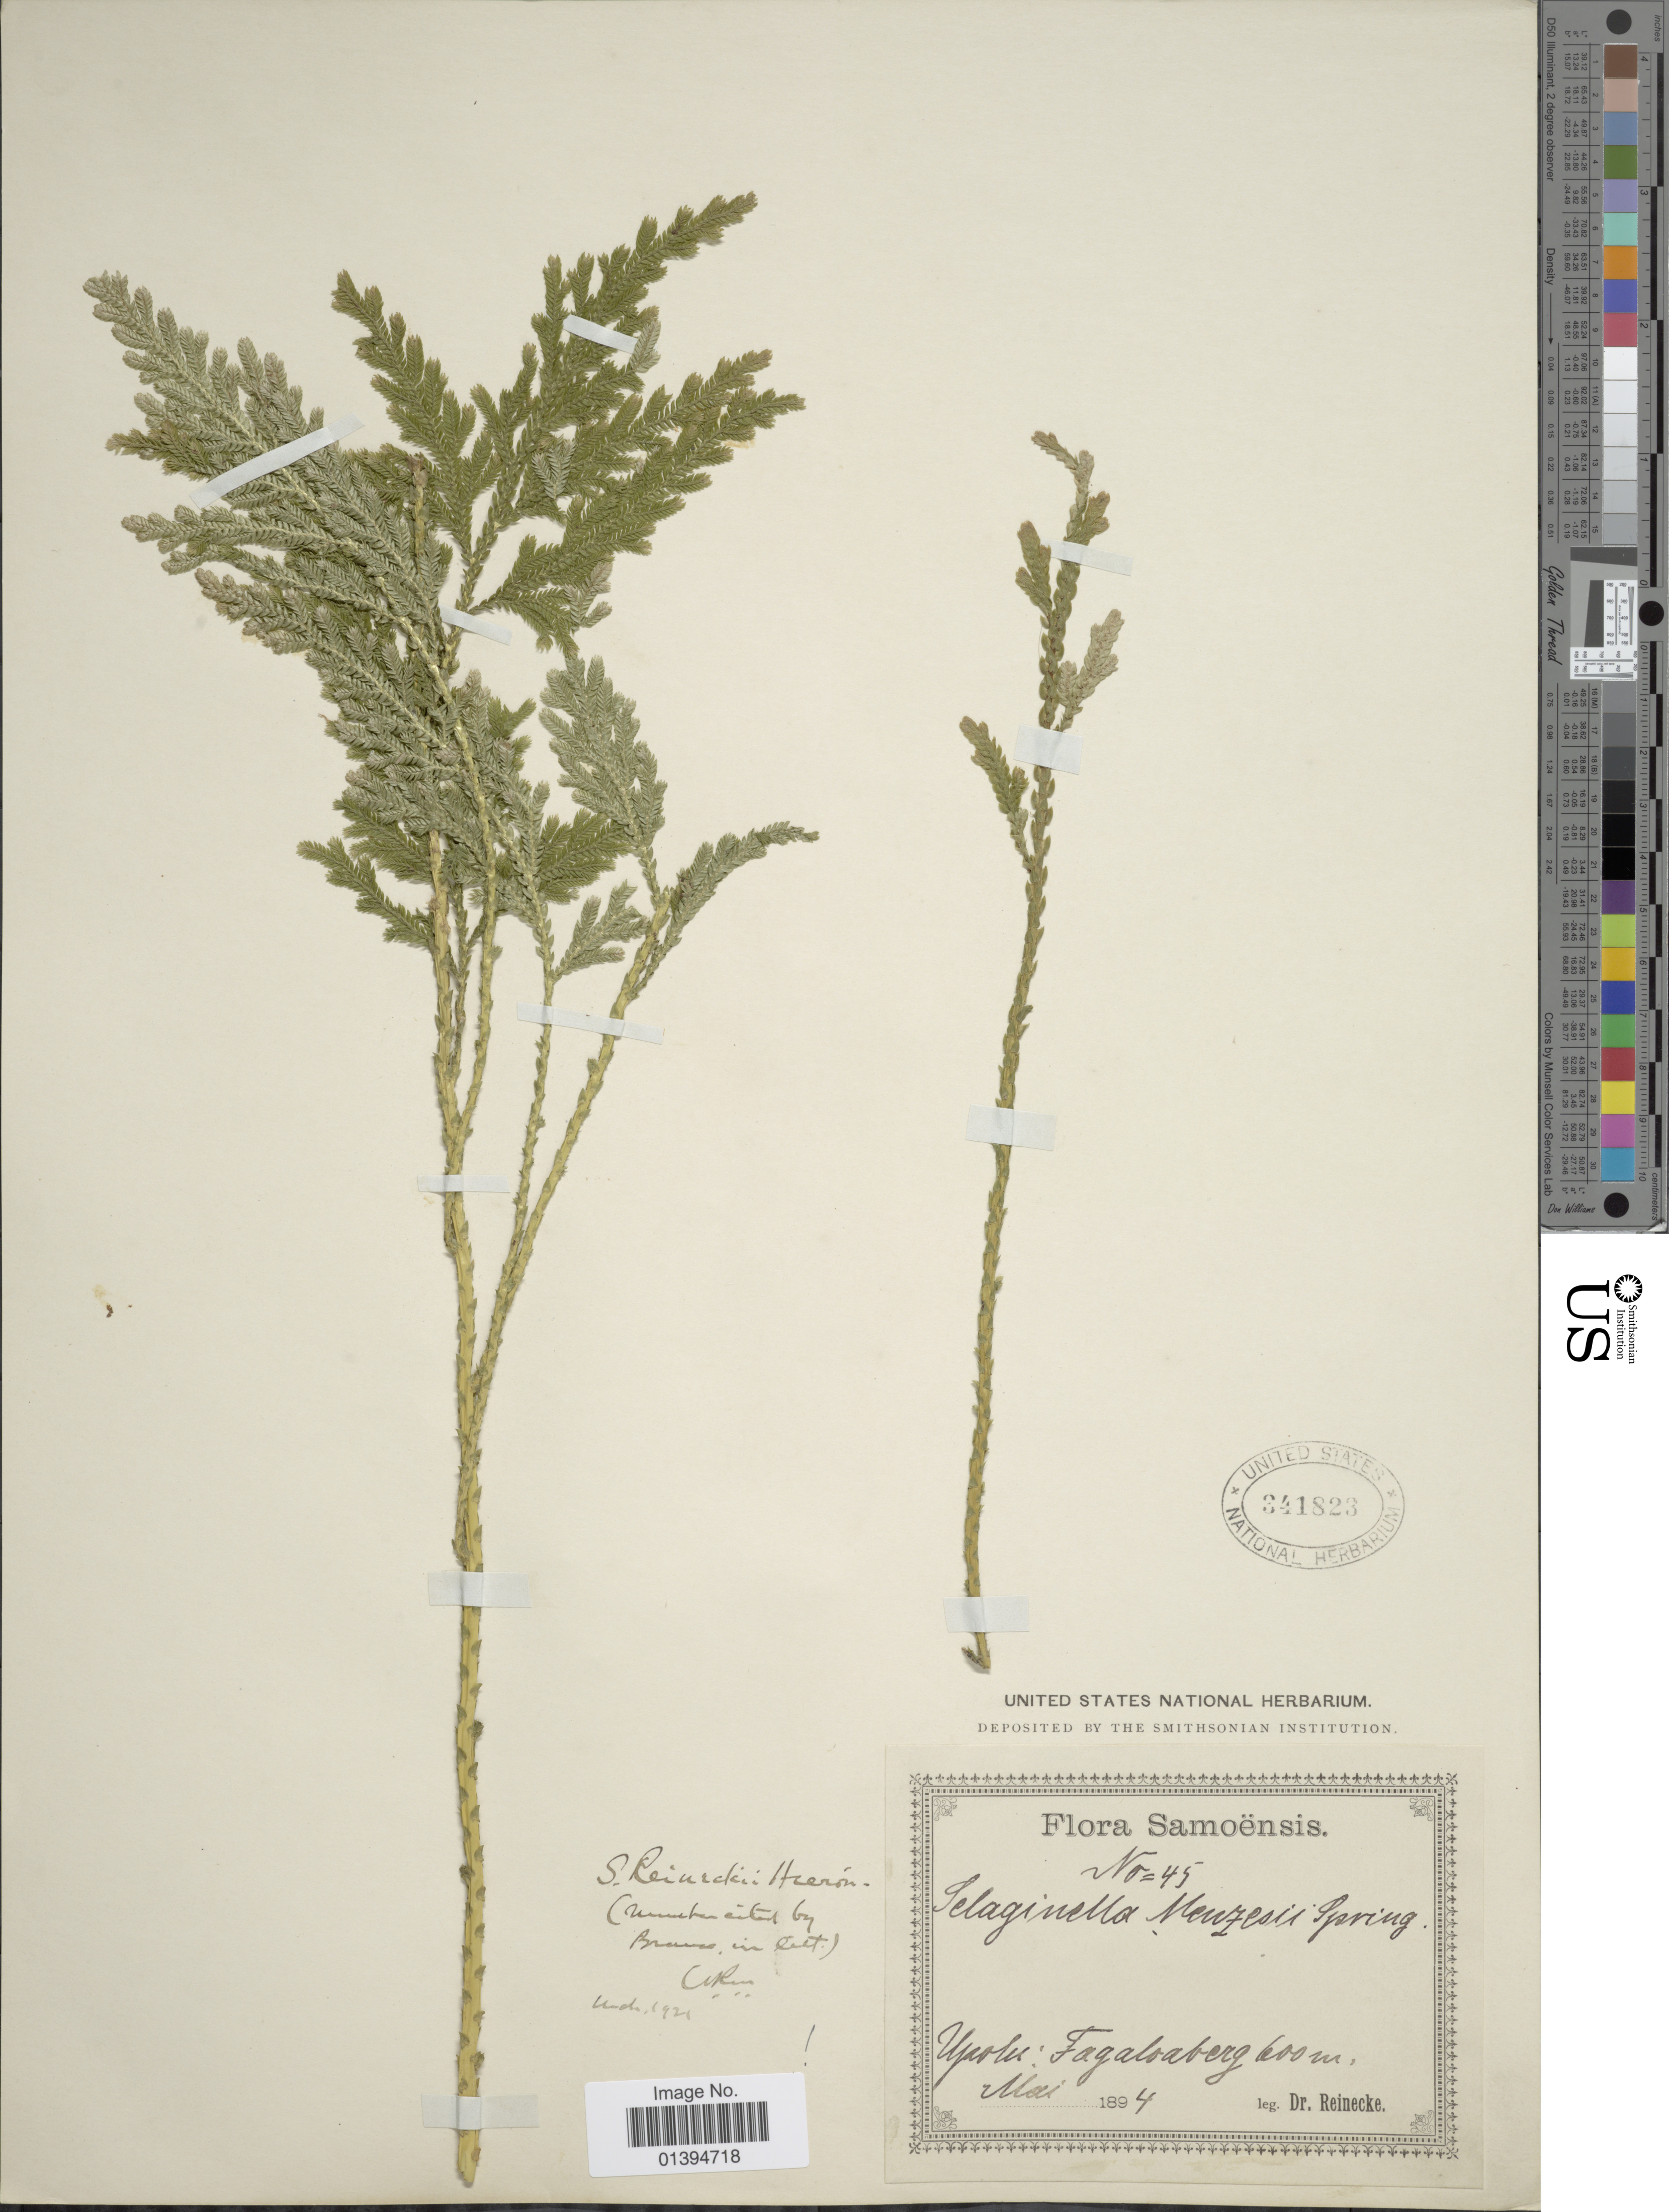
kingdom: Plantae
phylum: Tracheophyta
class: Lycopodiopsida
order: Selaginellales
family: Selaginellaceae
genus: Selaginella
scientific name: Selaginella reineckei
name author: Hieron.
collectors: -- Reinecke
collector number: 45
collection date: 1894-05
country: Samoa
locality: Upolu; Fagaloaberg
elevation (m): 600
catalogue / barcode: US 341823